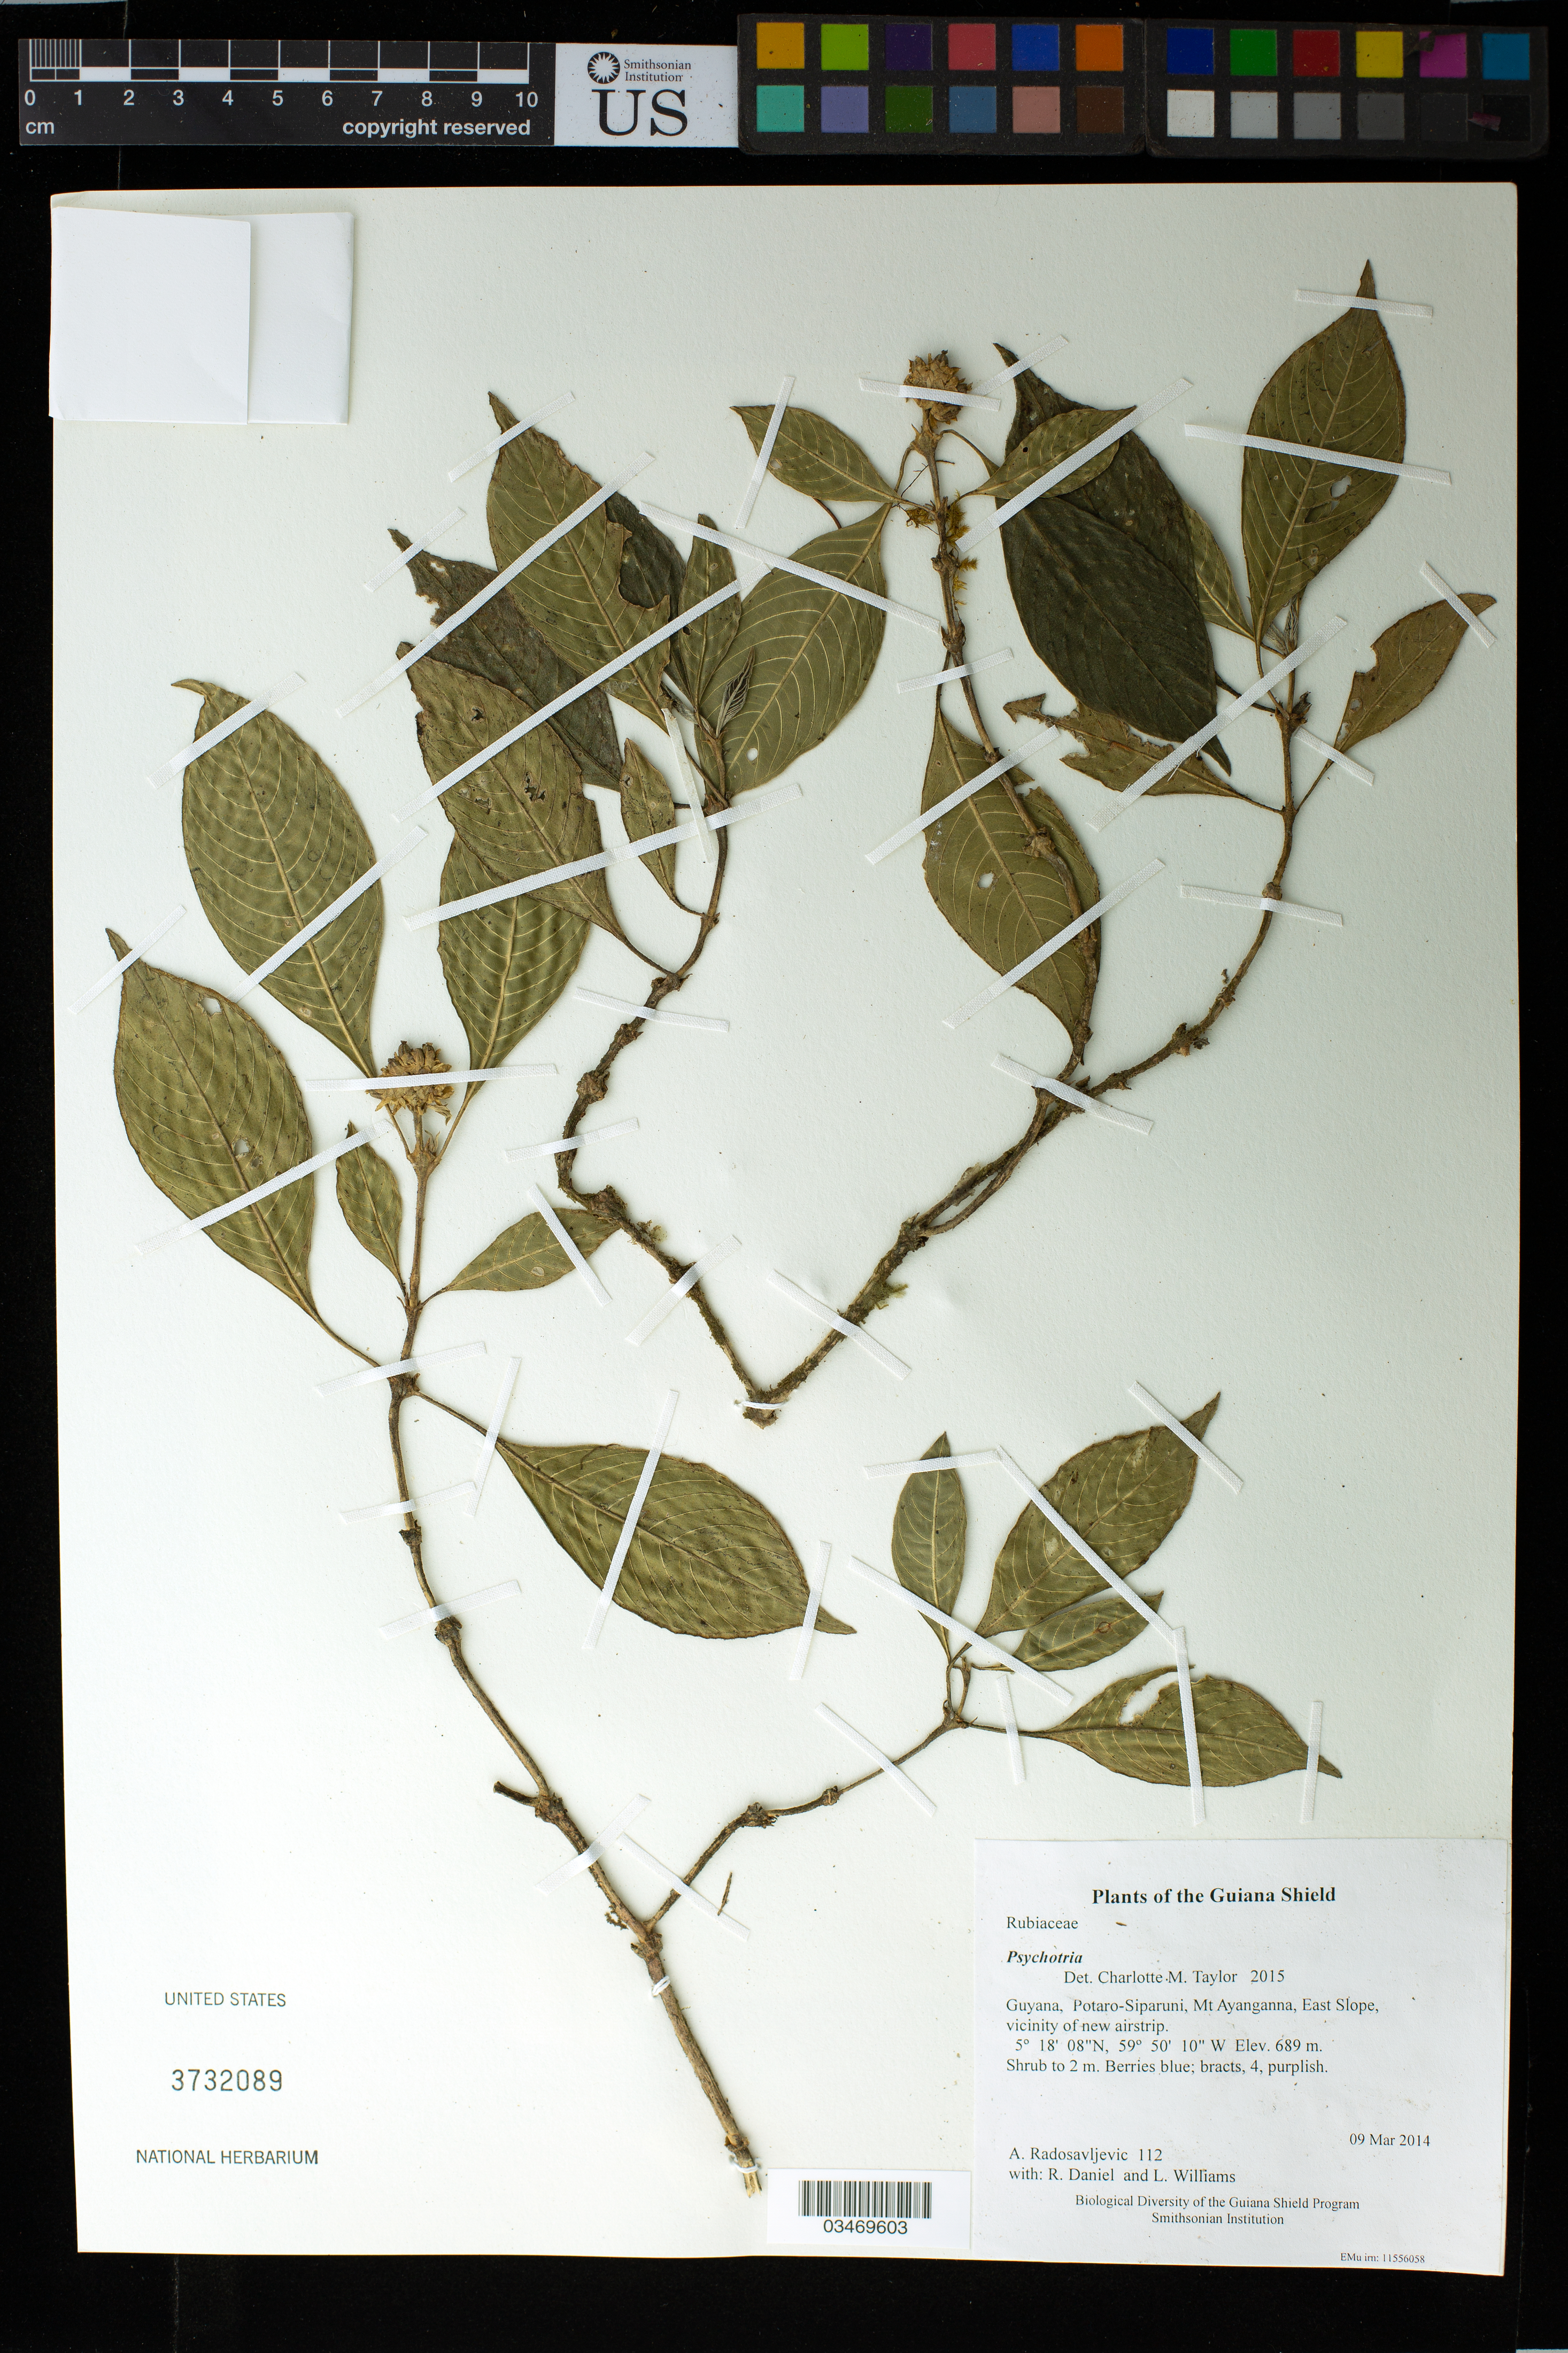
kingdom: Plantae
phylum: Tracheophyta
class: Magnoliopsida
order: Gentianales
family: Rubiaceae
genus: Psychotria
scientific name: Psychotria sp.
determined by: Taylor, Charlotte M.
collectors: A. Radosavljevic, R. Daniel & L. Williams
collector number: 112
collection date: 2014-03-09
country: Guyana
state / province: Potaro-Siparuni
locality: Mt Ayanganna, East Slope, vicinity of new airstrip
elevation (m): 689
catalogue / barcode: US 3732089